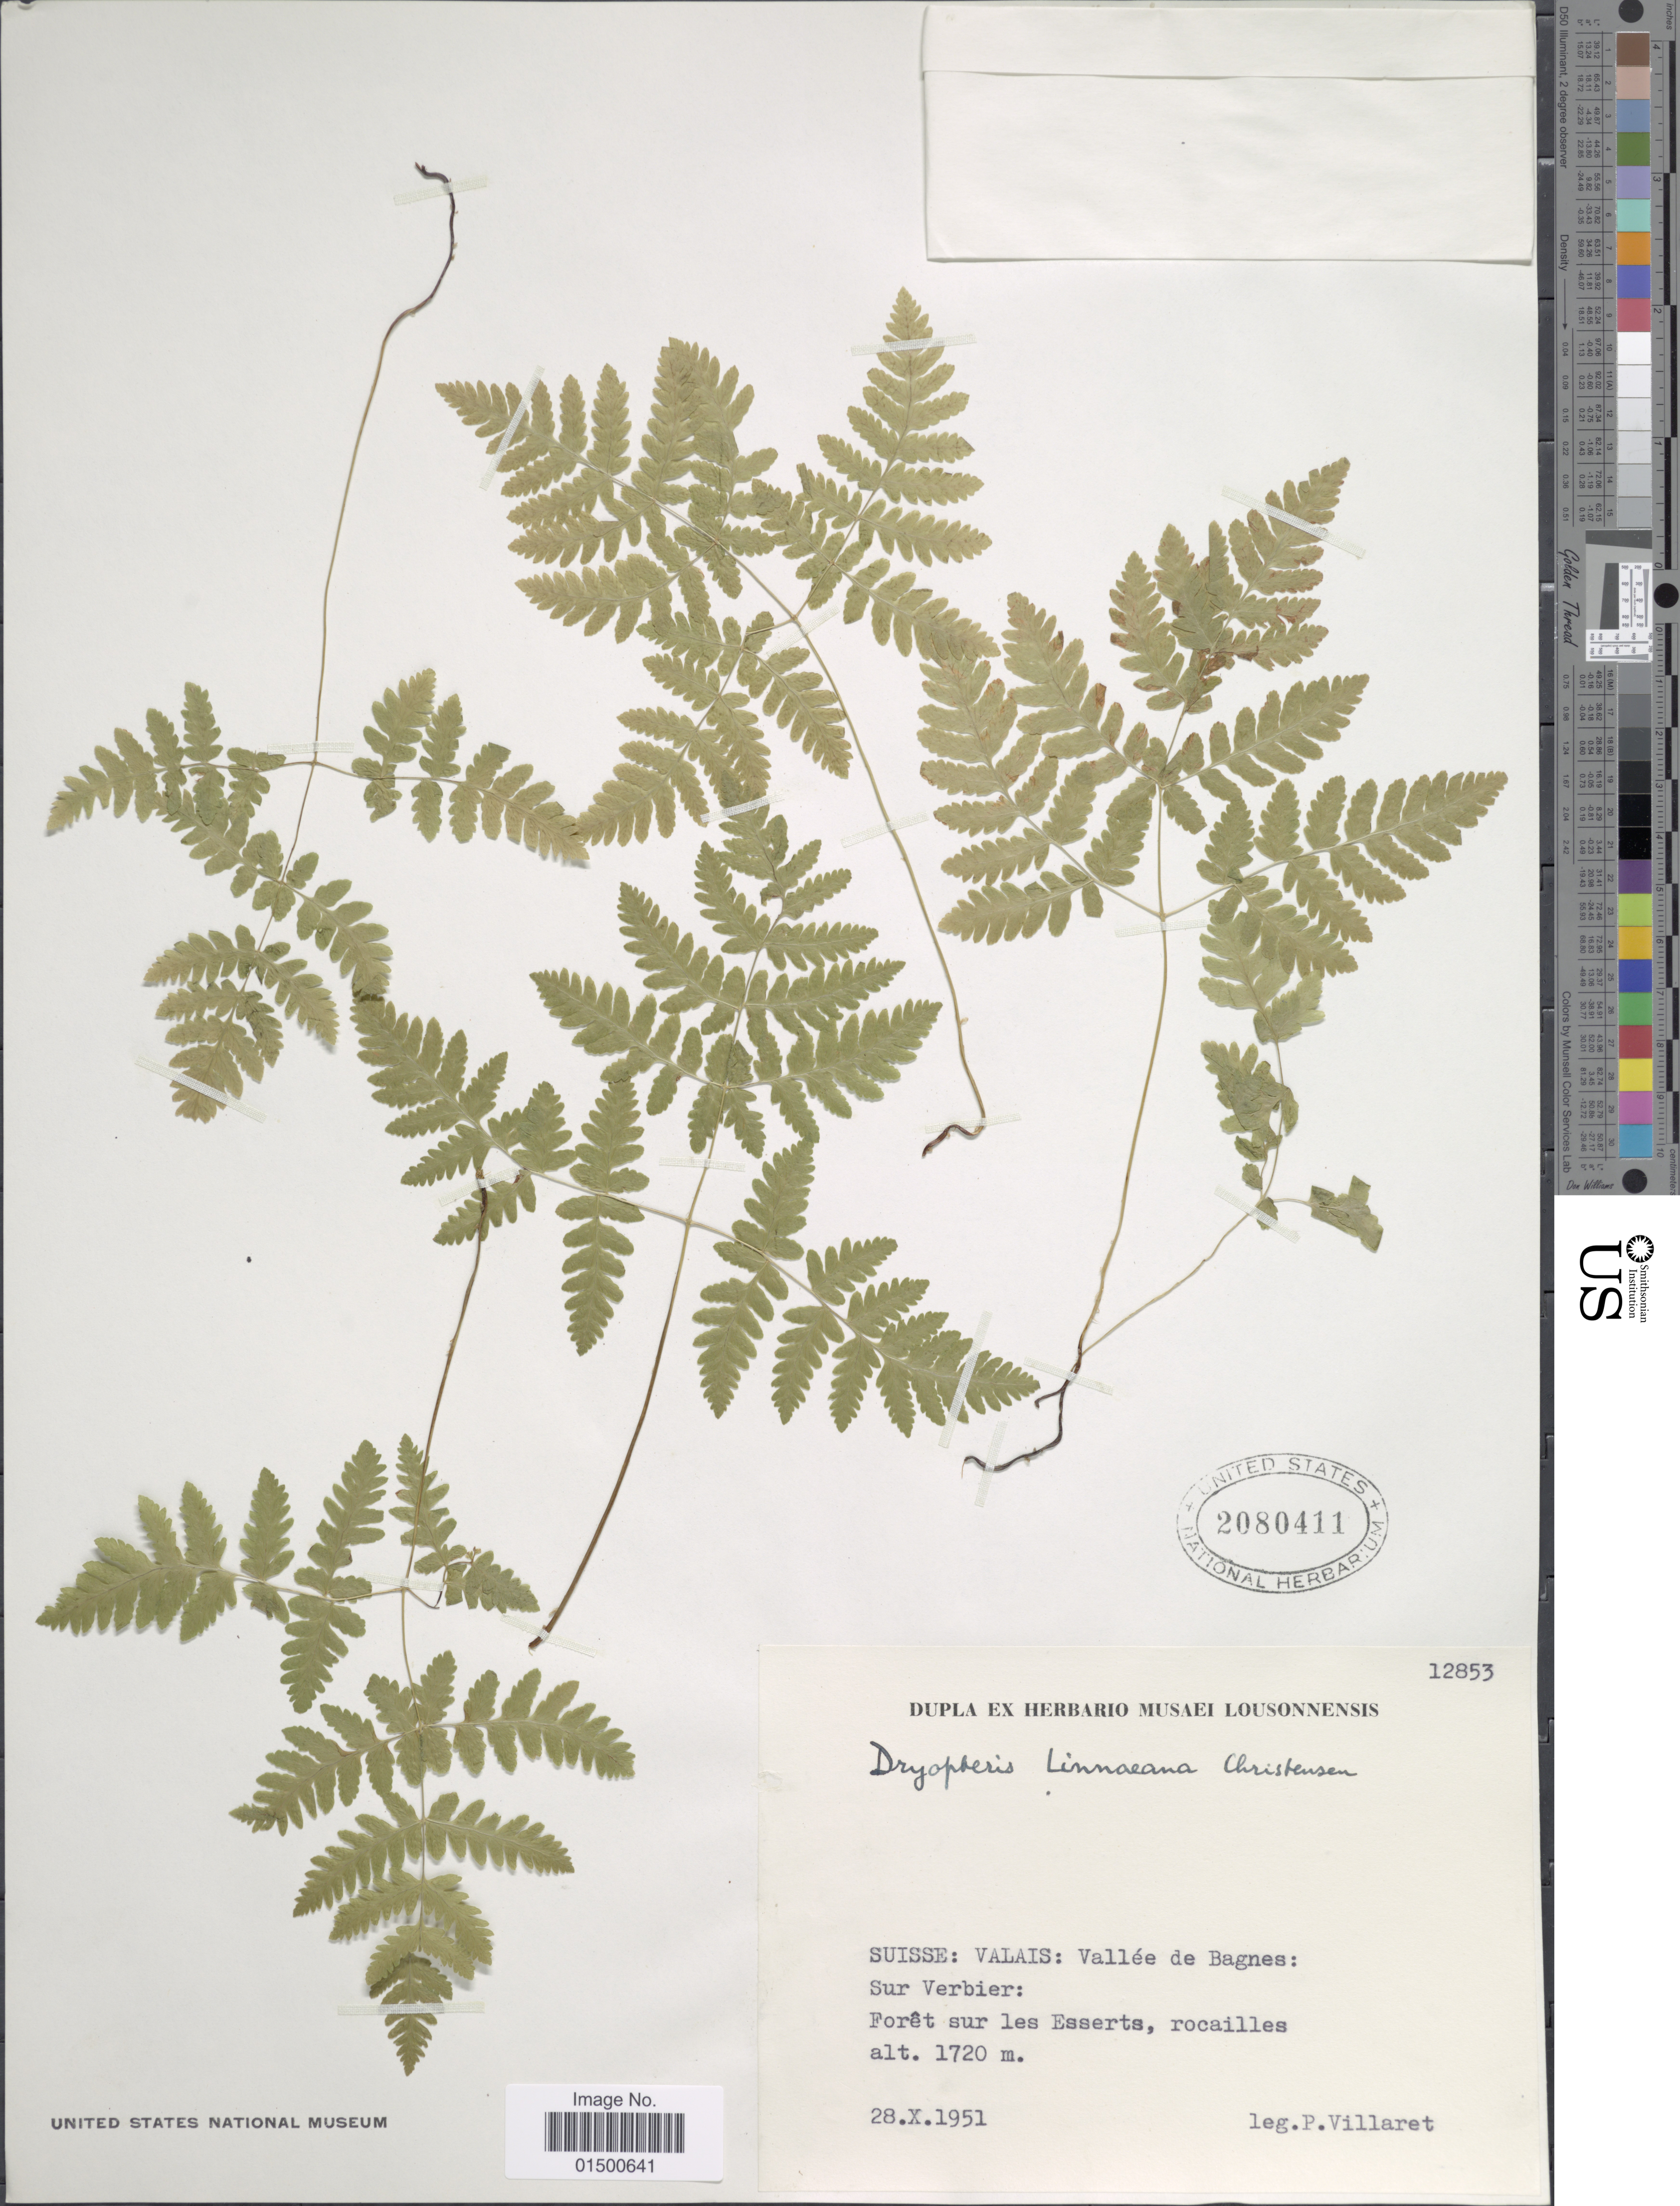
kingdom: Plantae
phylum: Tracheophyta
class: Polypodiopsida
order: Polypodiales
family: Cystopteridaceae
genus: Gymnocarpium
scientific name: Gymnocarpium disjunctum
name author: (Rupr.) Ching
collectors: P. Villaret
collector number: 12853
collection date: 1951-10-28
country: Switzerland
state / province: Valais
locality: Suisse: Vallee de Bagnes: Sur Verbier, Foret sur les Esserts, rocailles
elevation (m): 1720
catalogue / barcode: US 2080411